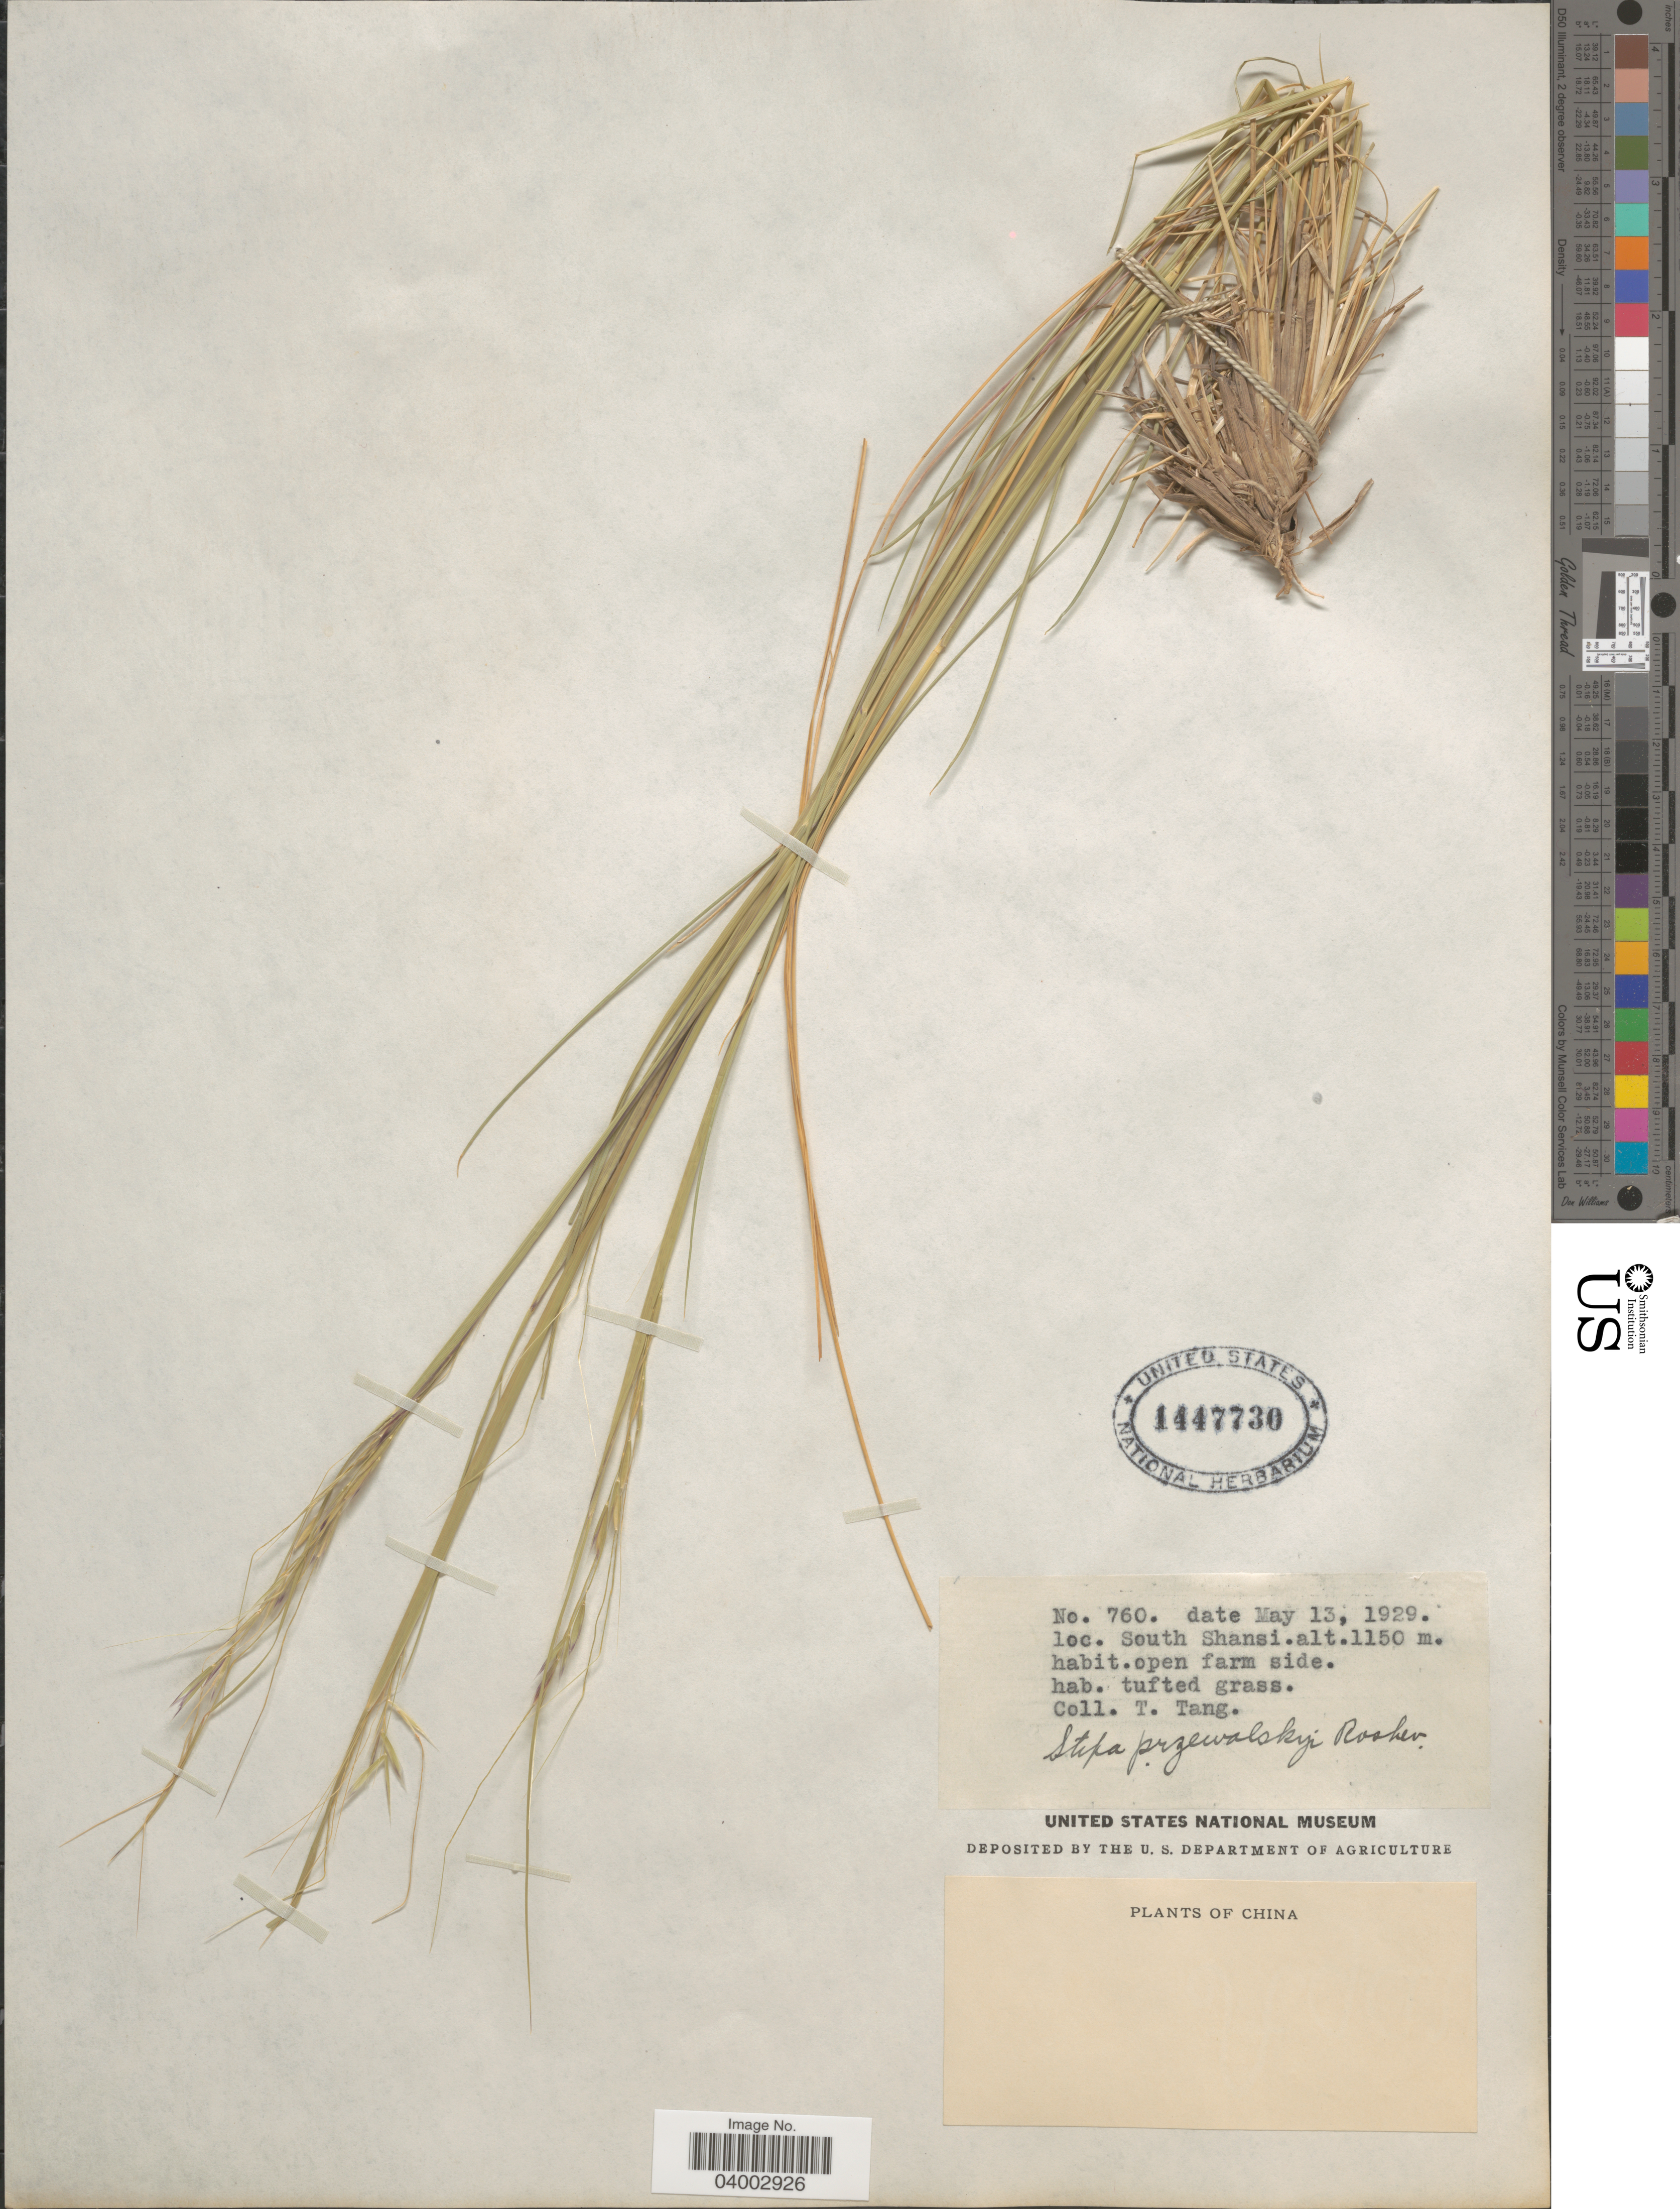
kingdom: Plantae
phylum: Tracheophyta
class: Liliopsida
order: Poales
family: Poaceae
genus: Stipa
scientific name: Stipa przewalskyi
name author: Roshev.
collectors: T. Tang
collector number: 760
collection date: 1929-05-13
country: China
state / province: Shanxi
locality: South Shansi.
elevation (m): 1150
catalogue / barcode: US 1447730